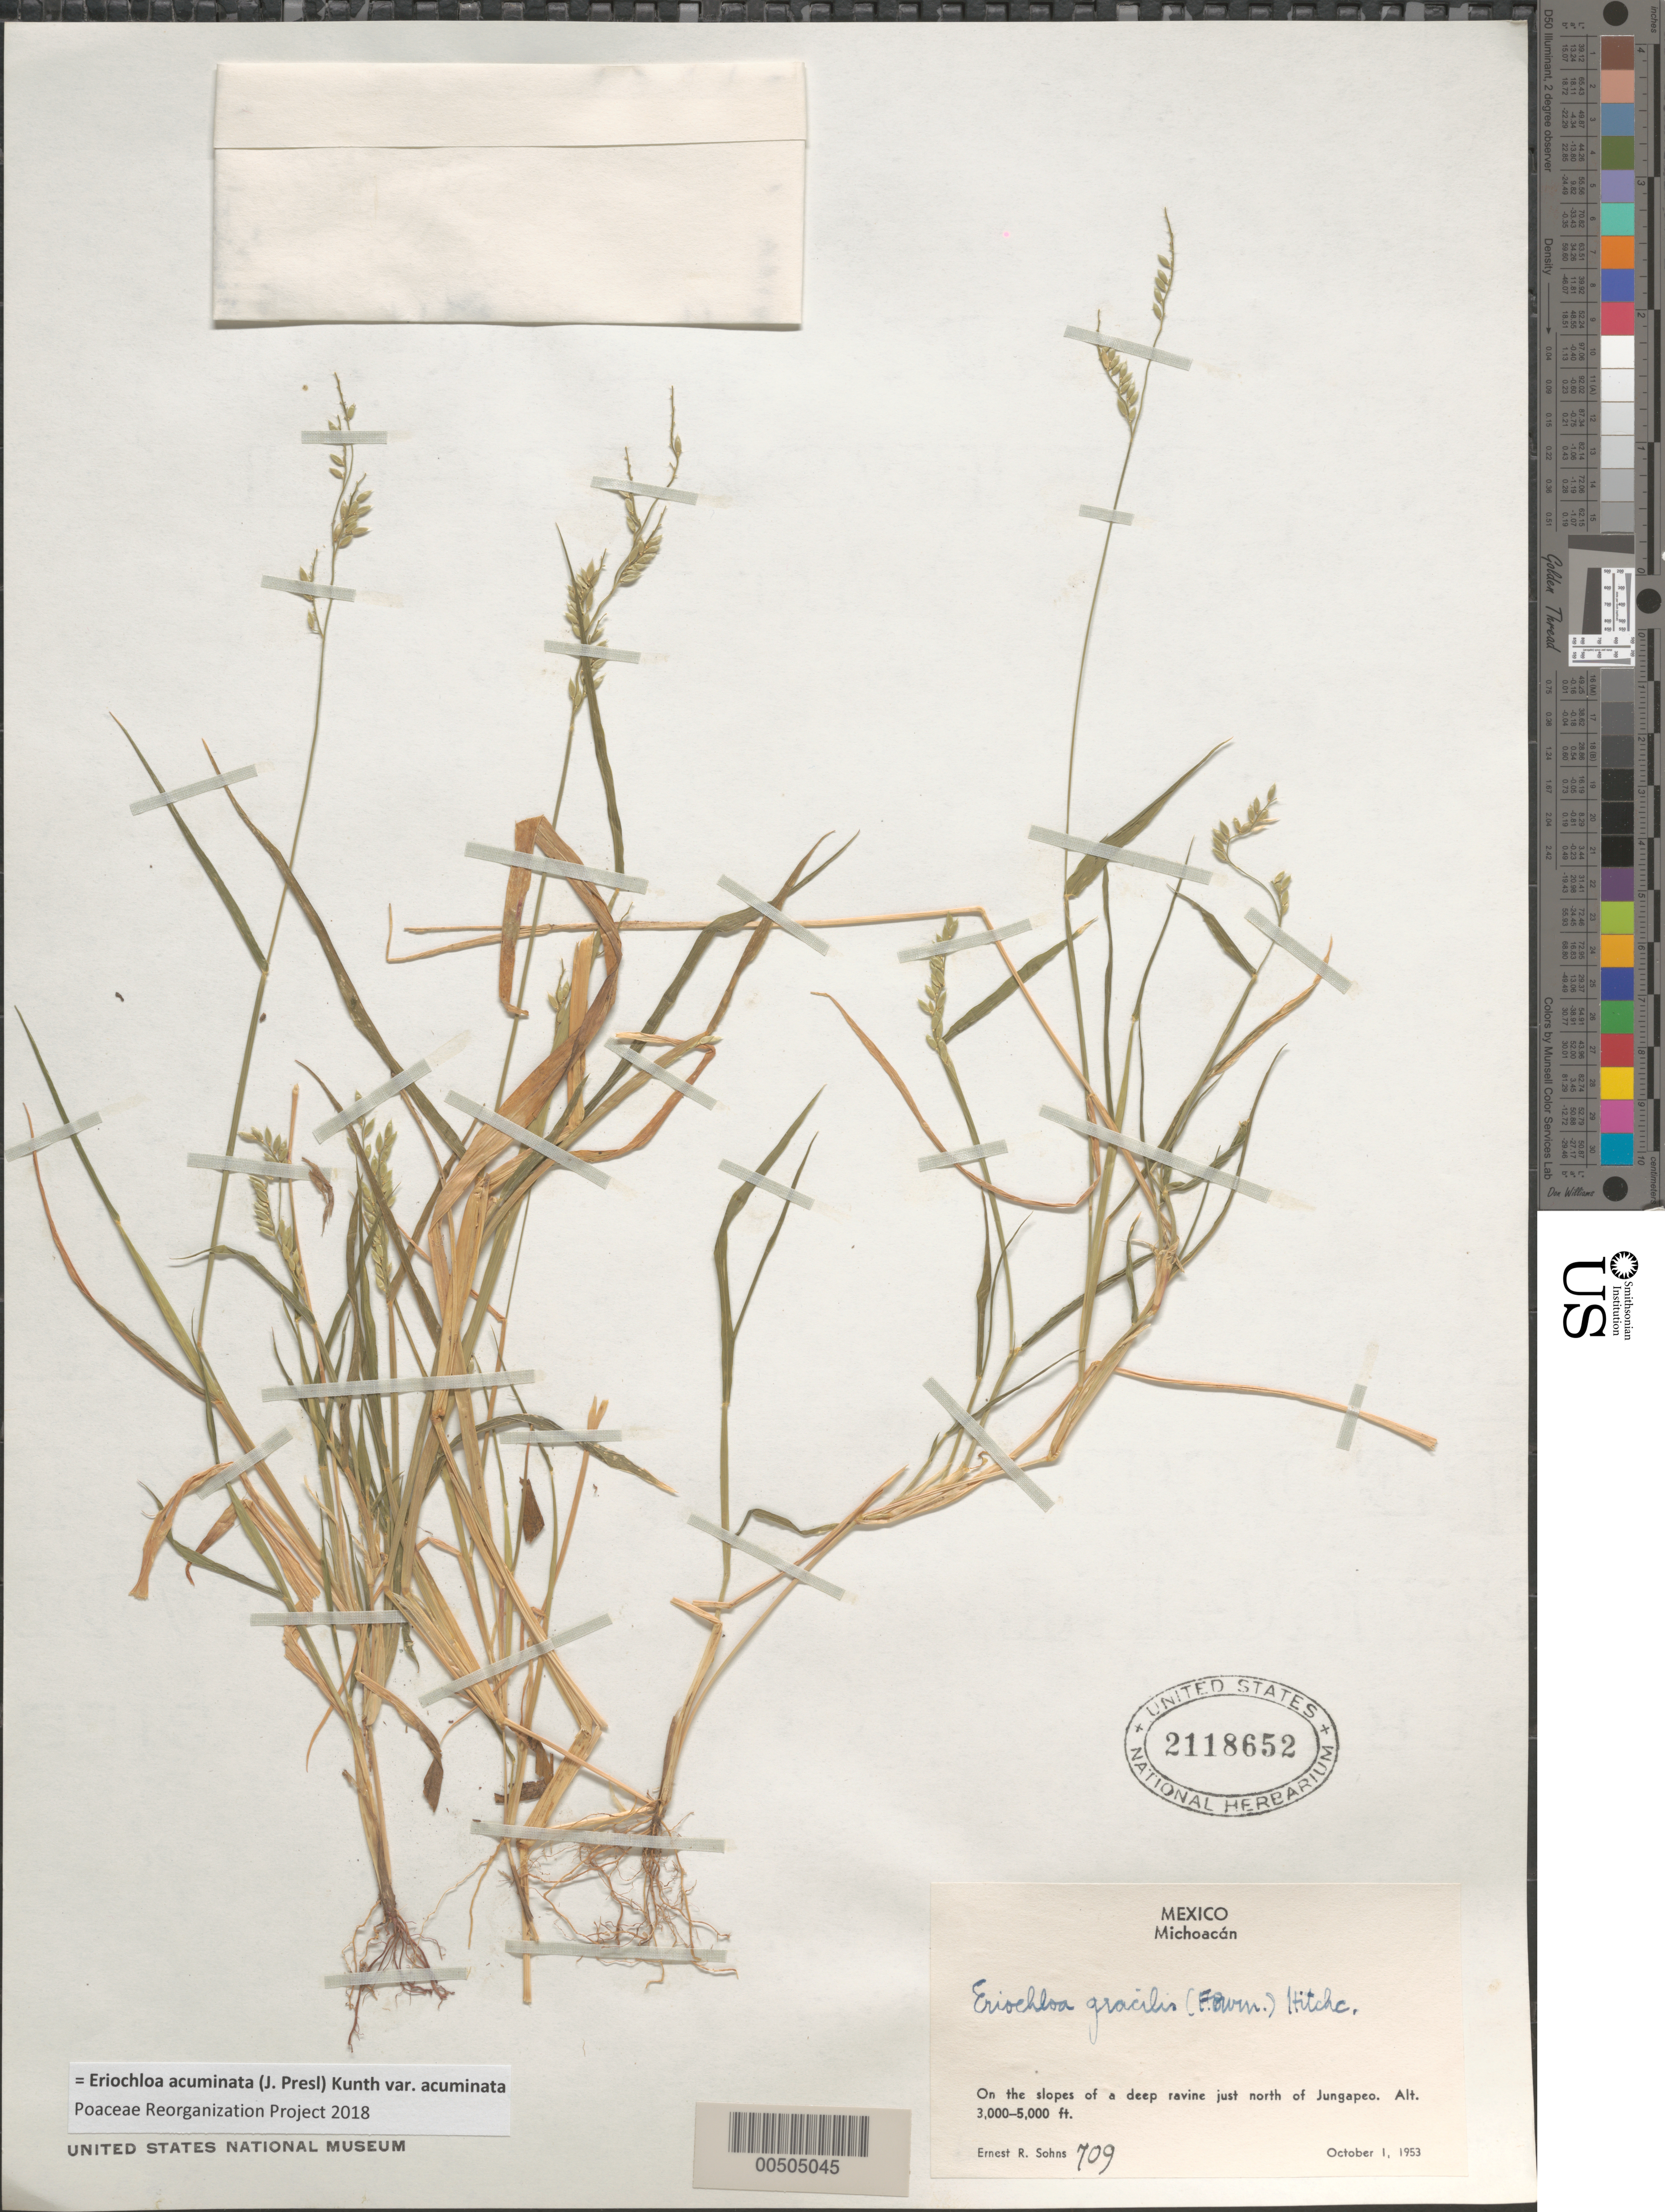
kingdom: Plantae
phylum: Tracheophyta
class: Liliopsida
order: Poales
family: Poaceae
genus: Eriochloa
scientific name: Eriochloa acuminata var. acuminata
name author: (J. Presl) Kunth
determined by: Poaceae Reorganization Project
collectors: E. R. Sohns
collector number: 709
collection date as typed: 1 Oct 1953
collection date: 1953-10-01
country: Mexico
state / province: Michoacán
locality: Just N of Jungapeo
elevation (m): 914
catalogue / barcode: US 2118652